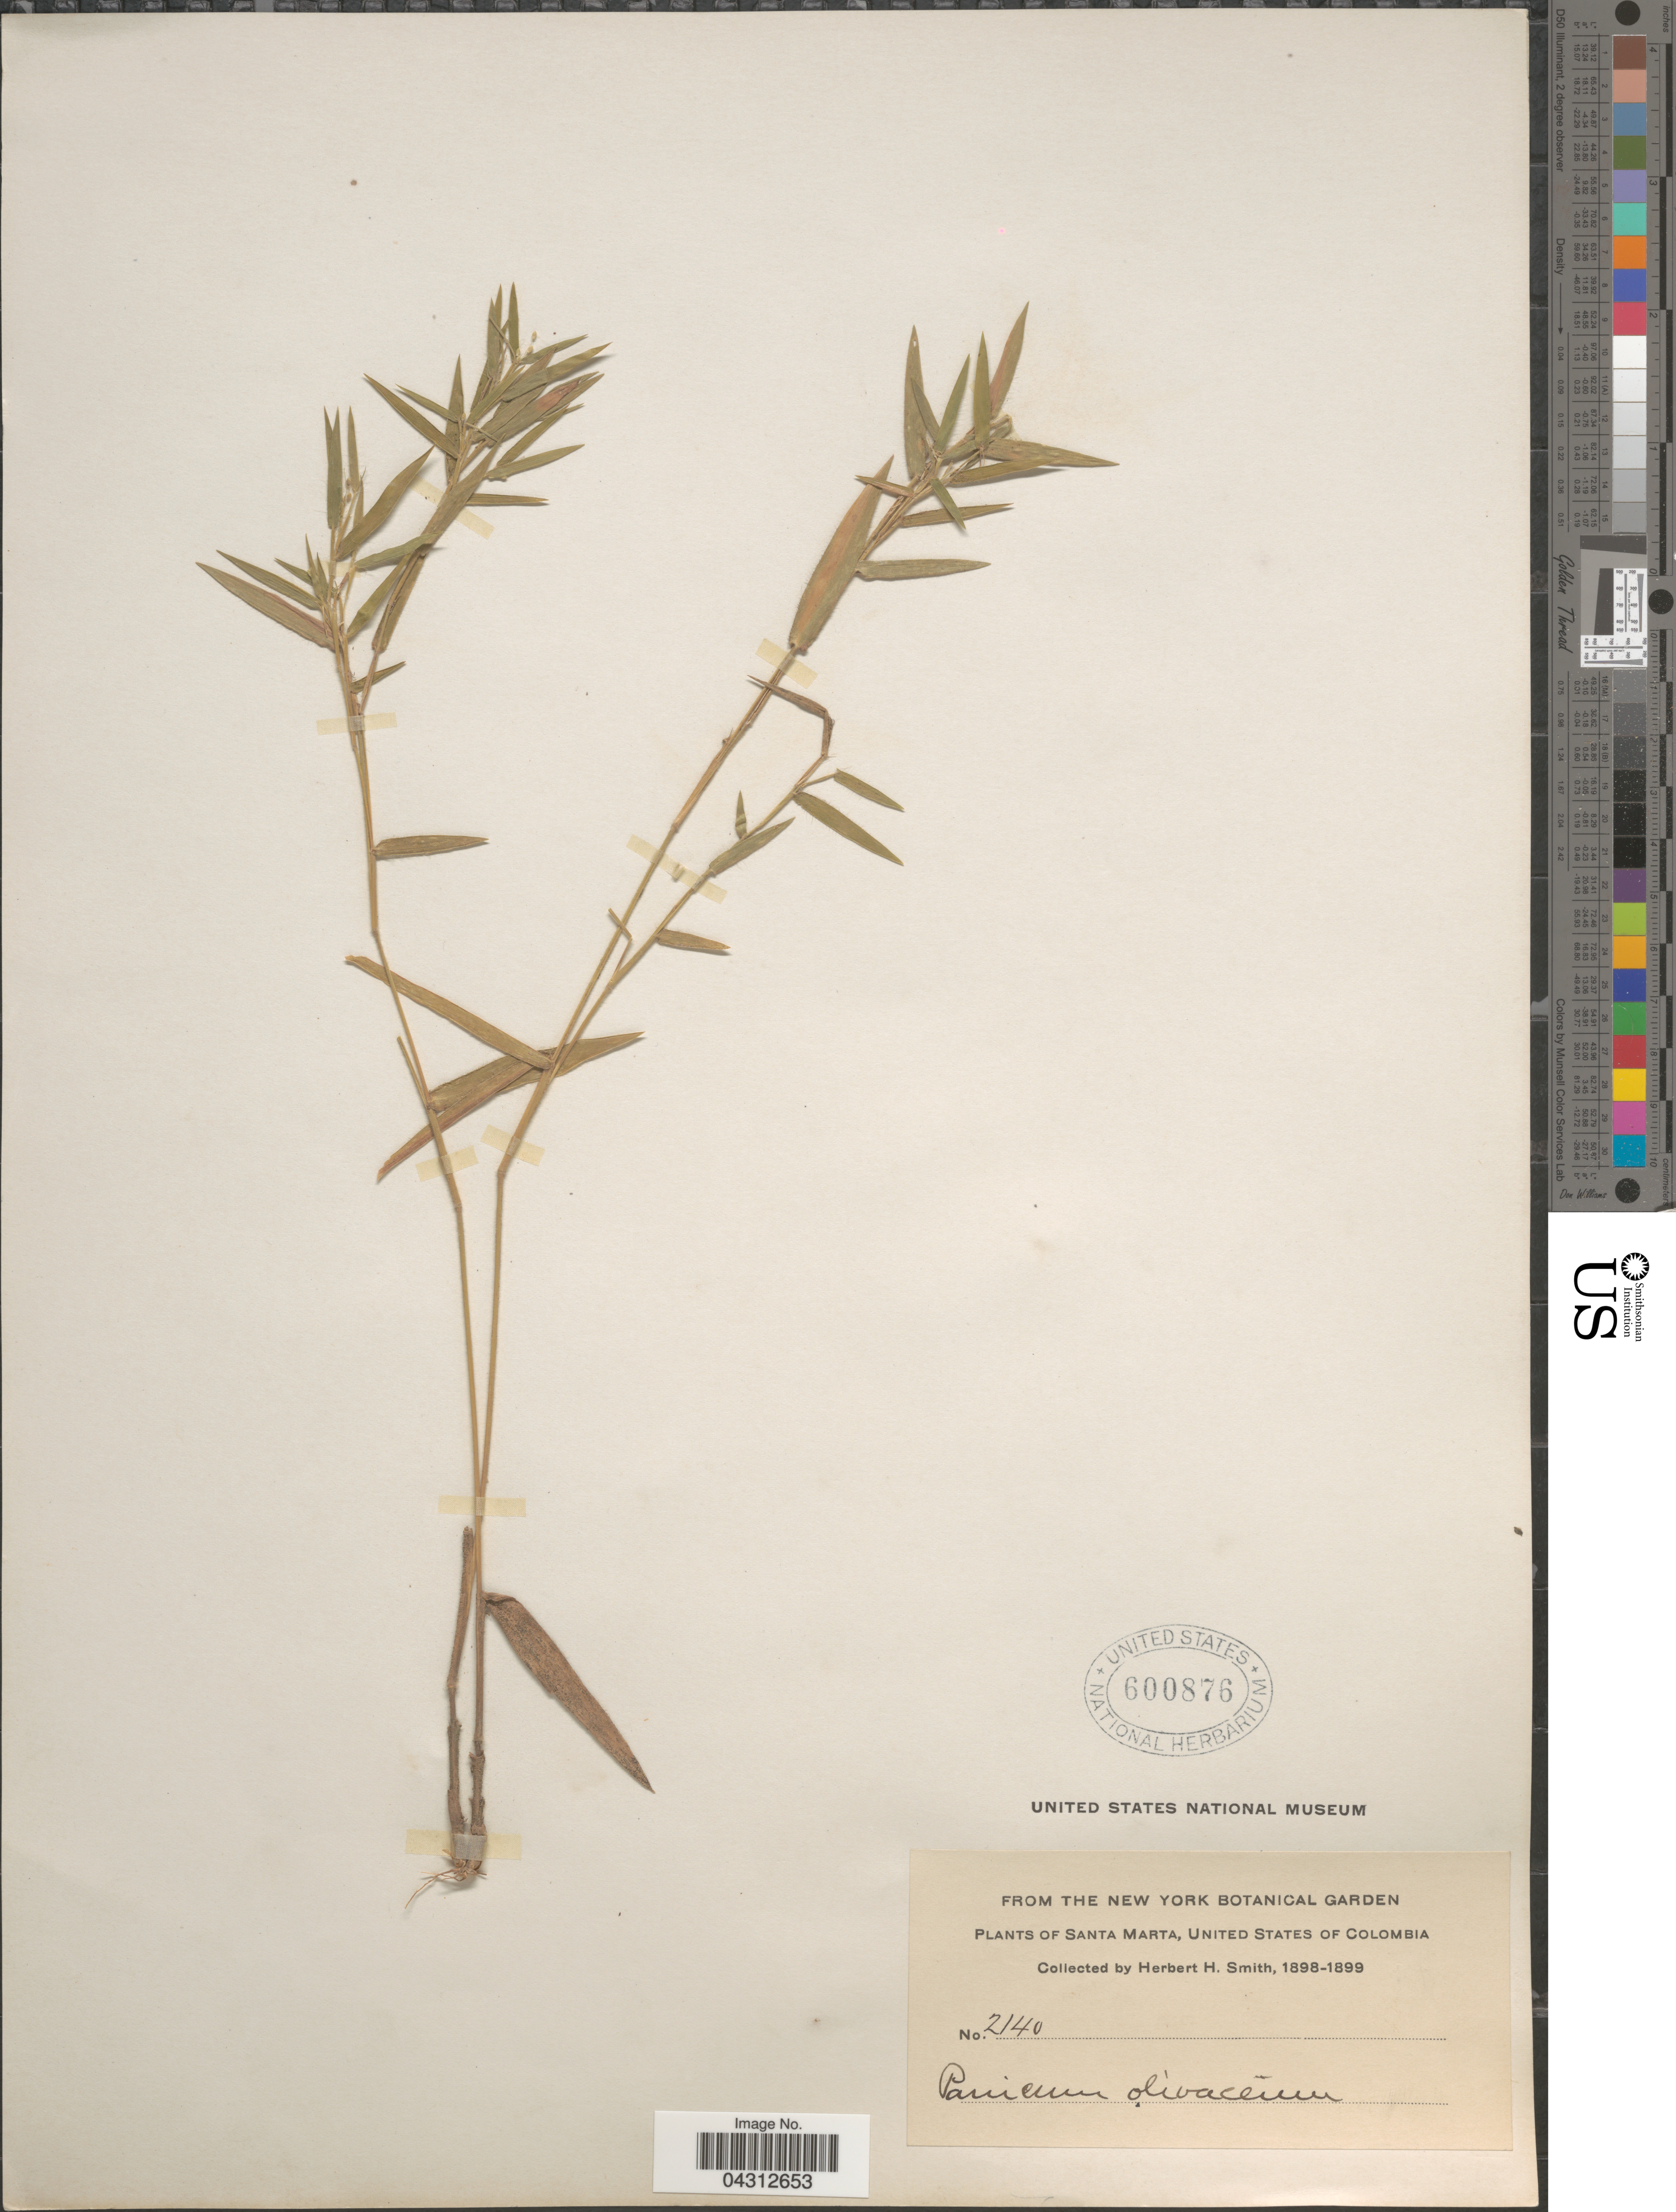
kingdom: Plantae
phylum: Tracheophyta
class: Liliopsida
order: Poales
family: Poaceae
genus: Panicum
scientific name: Panicum acuminatum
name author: Sw.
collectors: Herbert H. Smith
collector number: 2140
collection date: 1898/1899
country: Colombia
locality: Santa Marta, United States of Colombia.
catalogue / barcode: US 600876